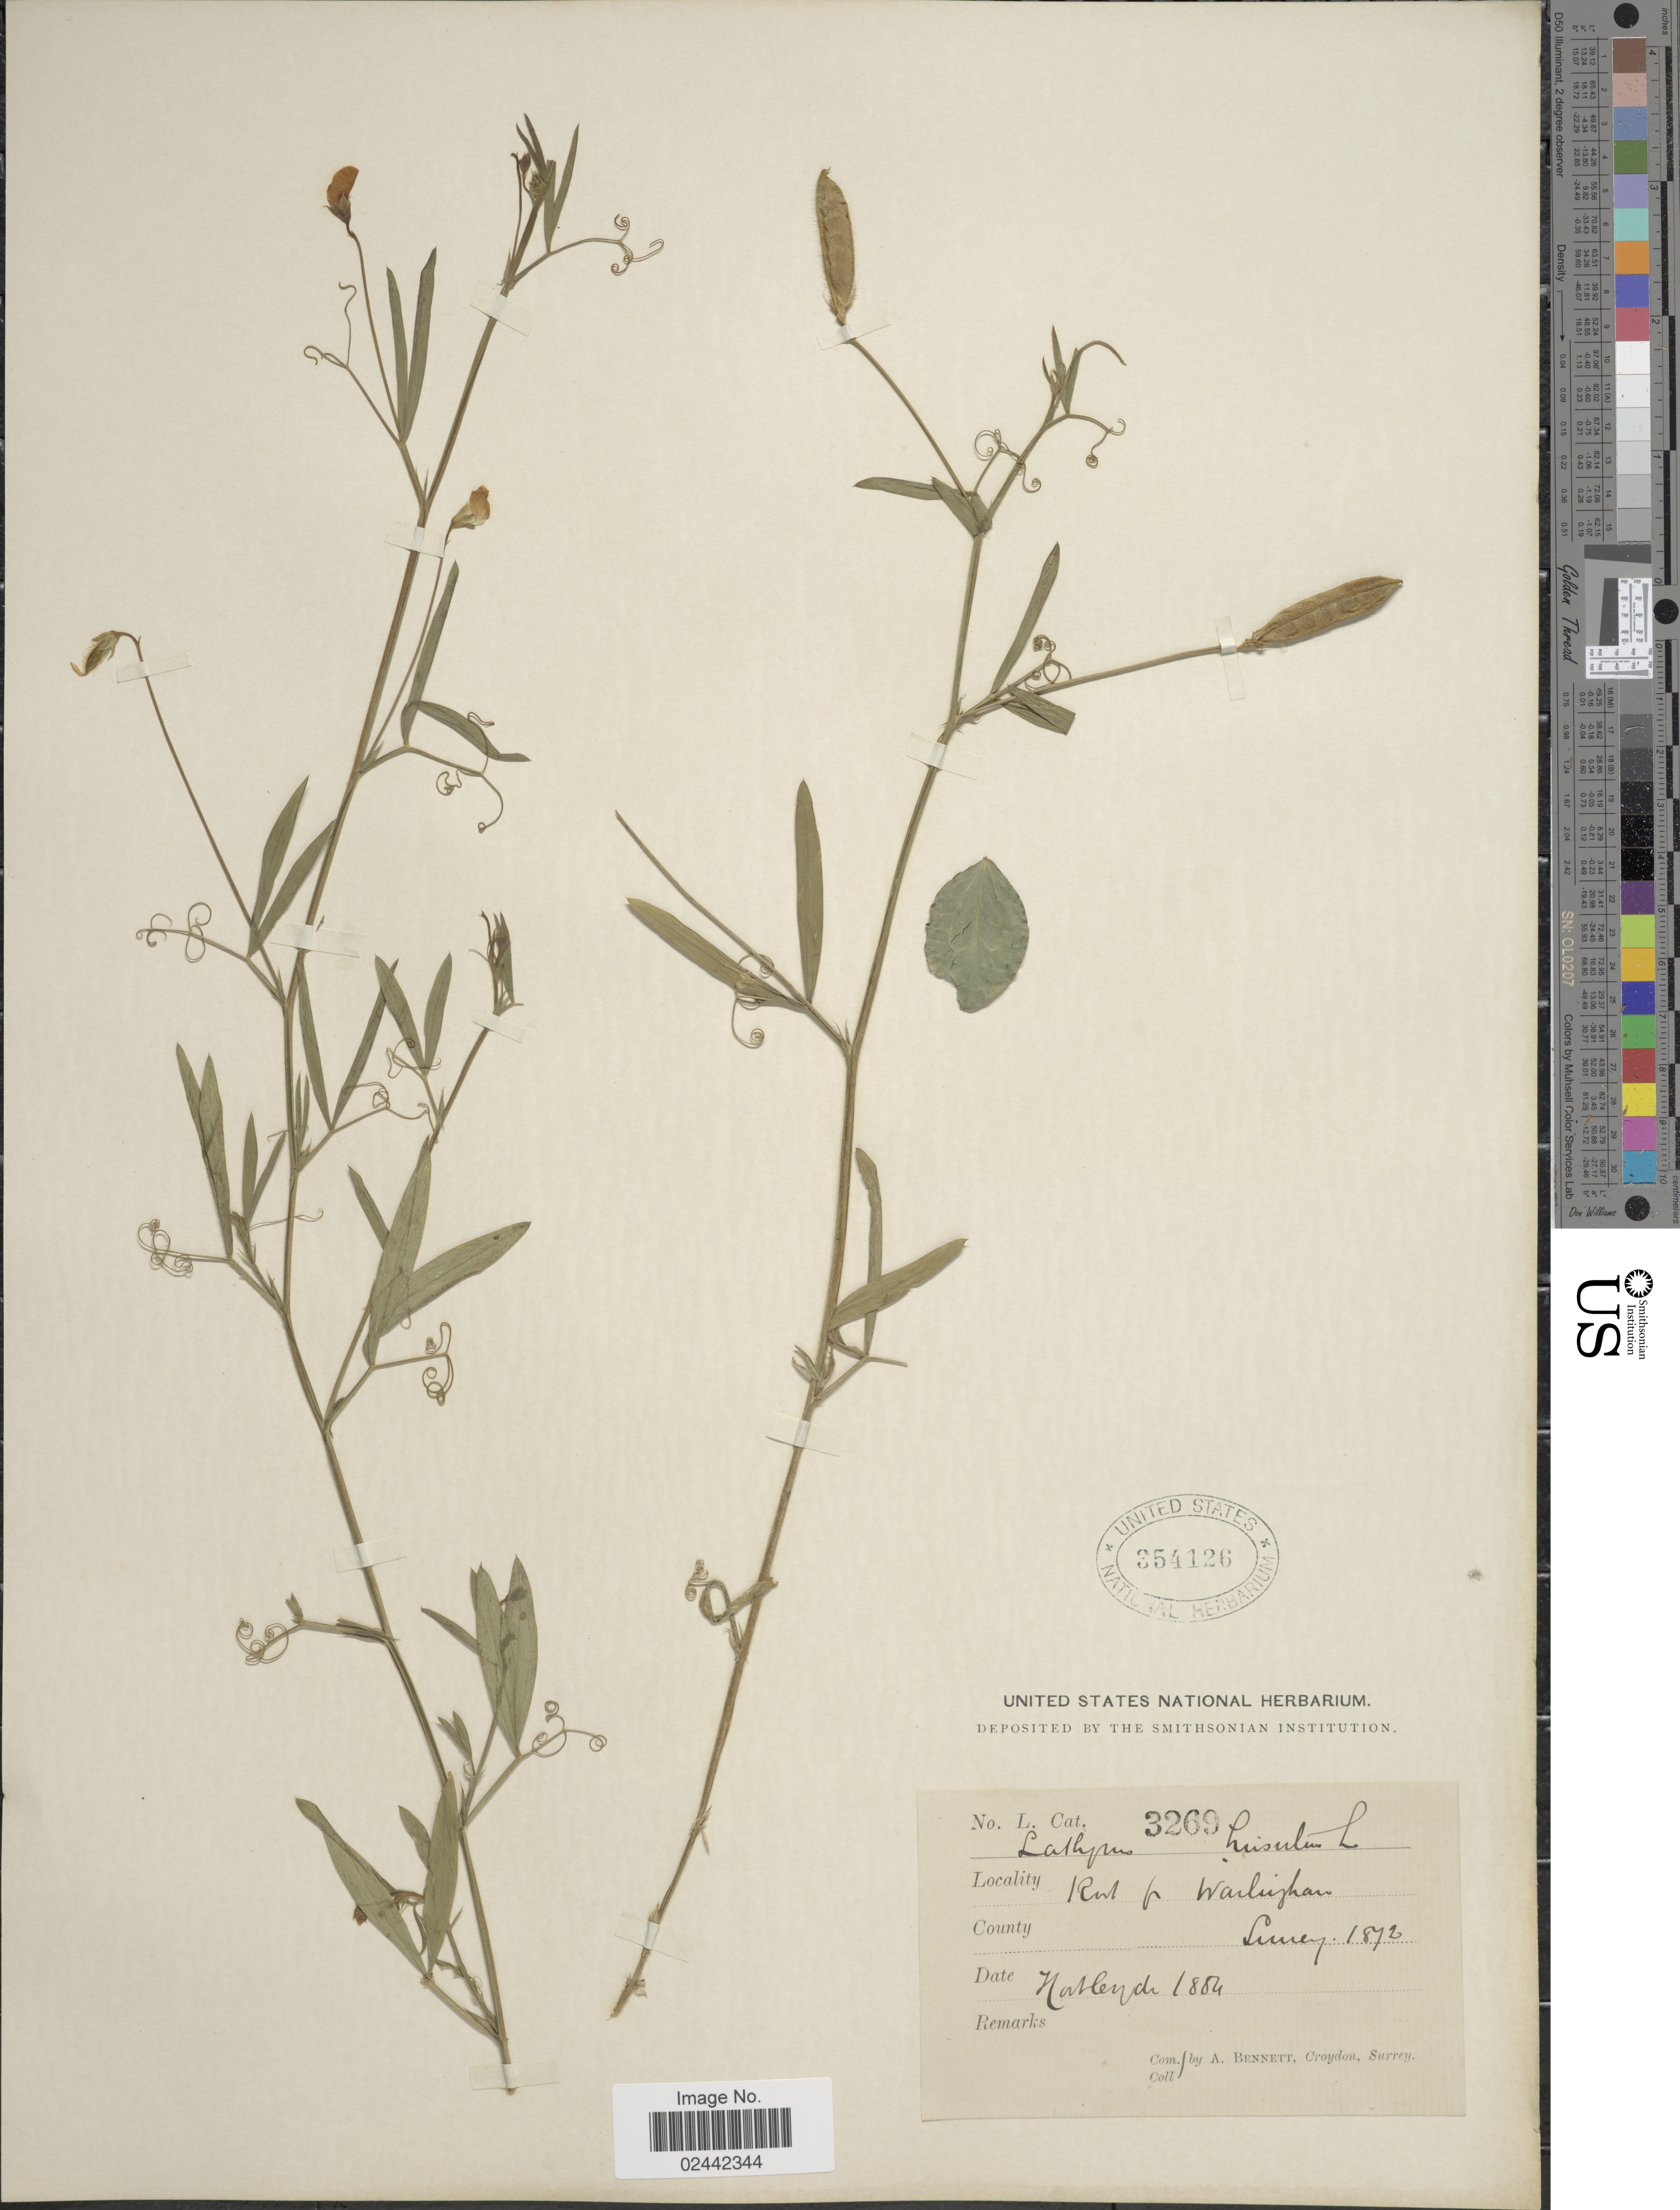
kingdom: Plantae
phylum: Tracheophyta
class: Magnoliopsida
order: Fabales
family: Fabaceae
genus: Lathyrus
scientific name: Lathyrus hirsutus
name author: L.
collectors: A. Bennett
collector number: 3269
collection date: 1872/1884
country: United Kingdom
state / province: England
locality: Road to Warlingham, Surrey.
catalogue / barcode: US 354126